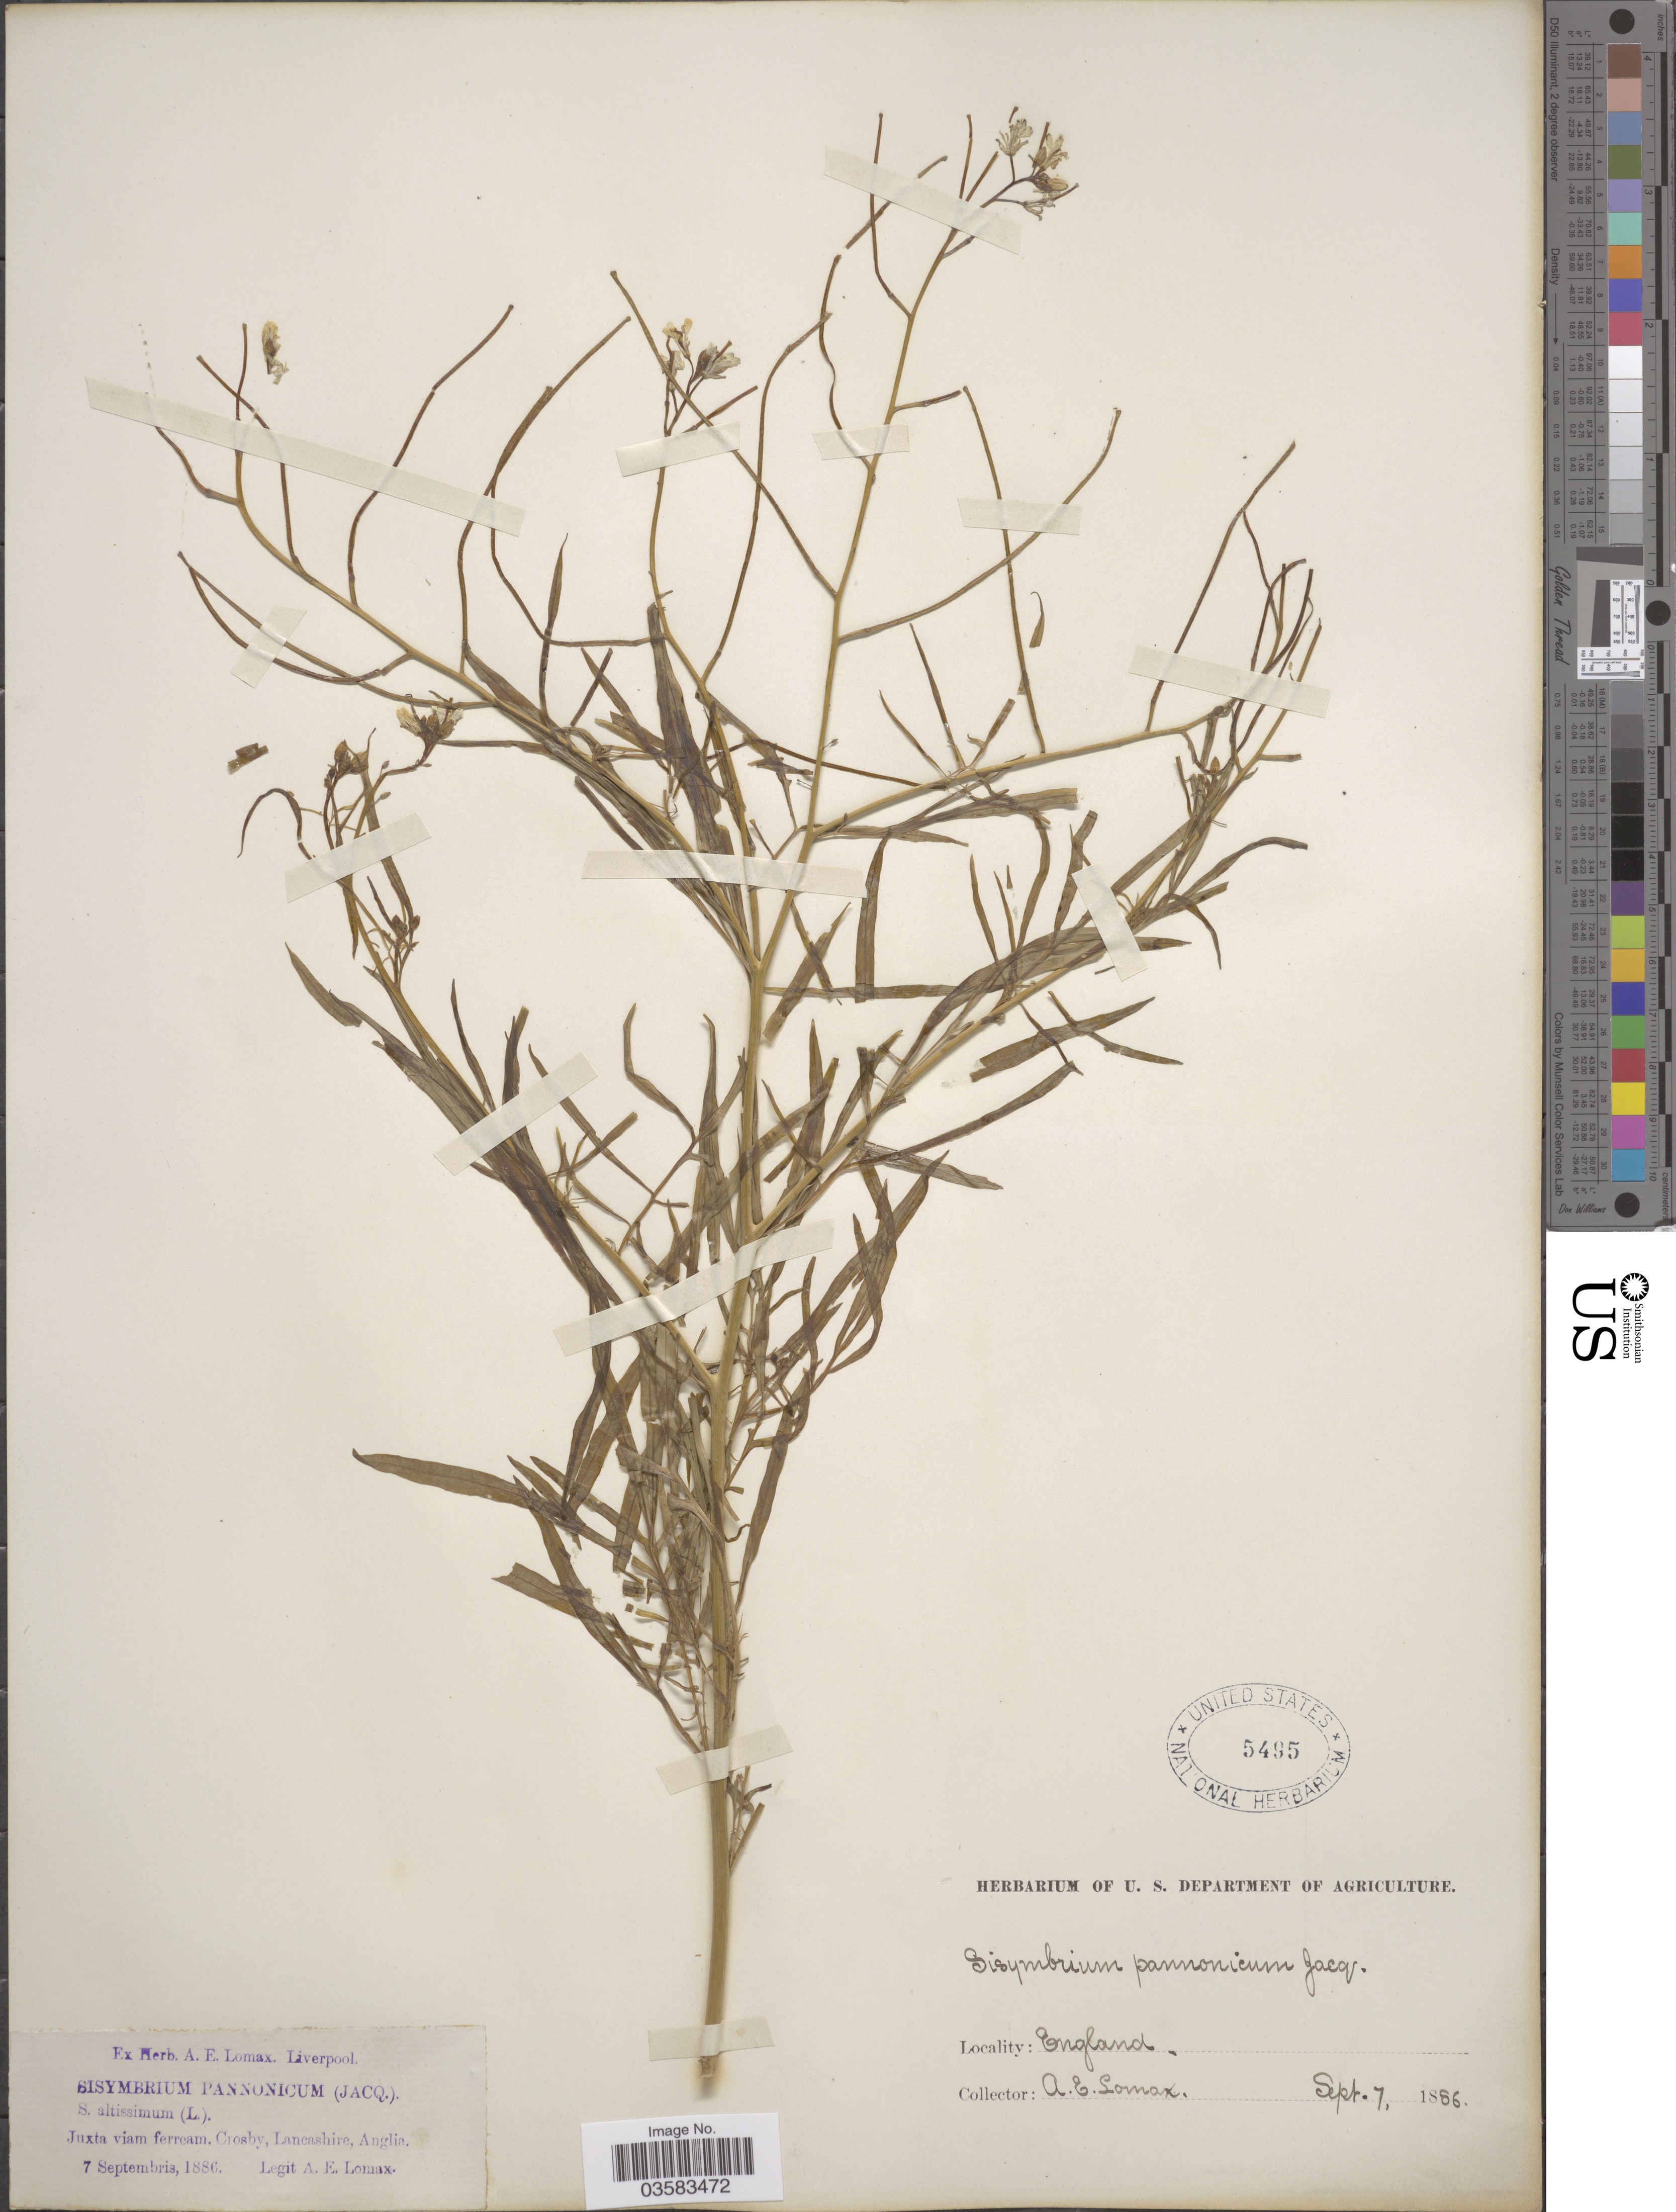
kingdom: Plantae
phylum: Tracheophyta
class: Magnoliopsida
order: Brassicales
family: Brassicaceae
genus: Sisymbrium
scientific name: Sisymbrium pannonicum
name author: Jacq.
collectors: A. Lomax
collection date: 1886-09-07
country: United Kingdom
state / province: England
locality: Juxta viam ferream, Crosby, Lancashire, Anglia.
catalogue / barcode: US 5495